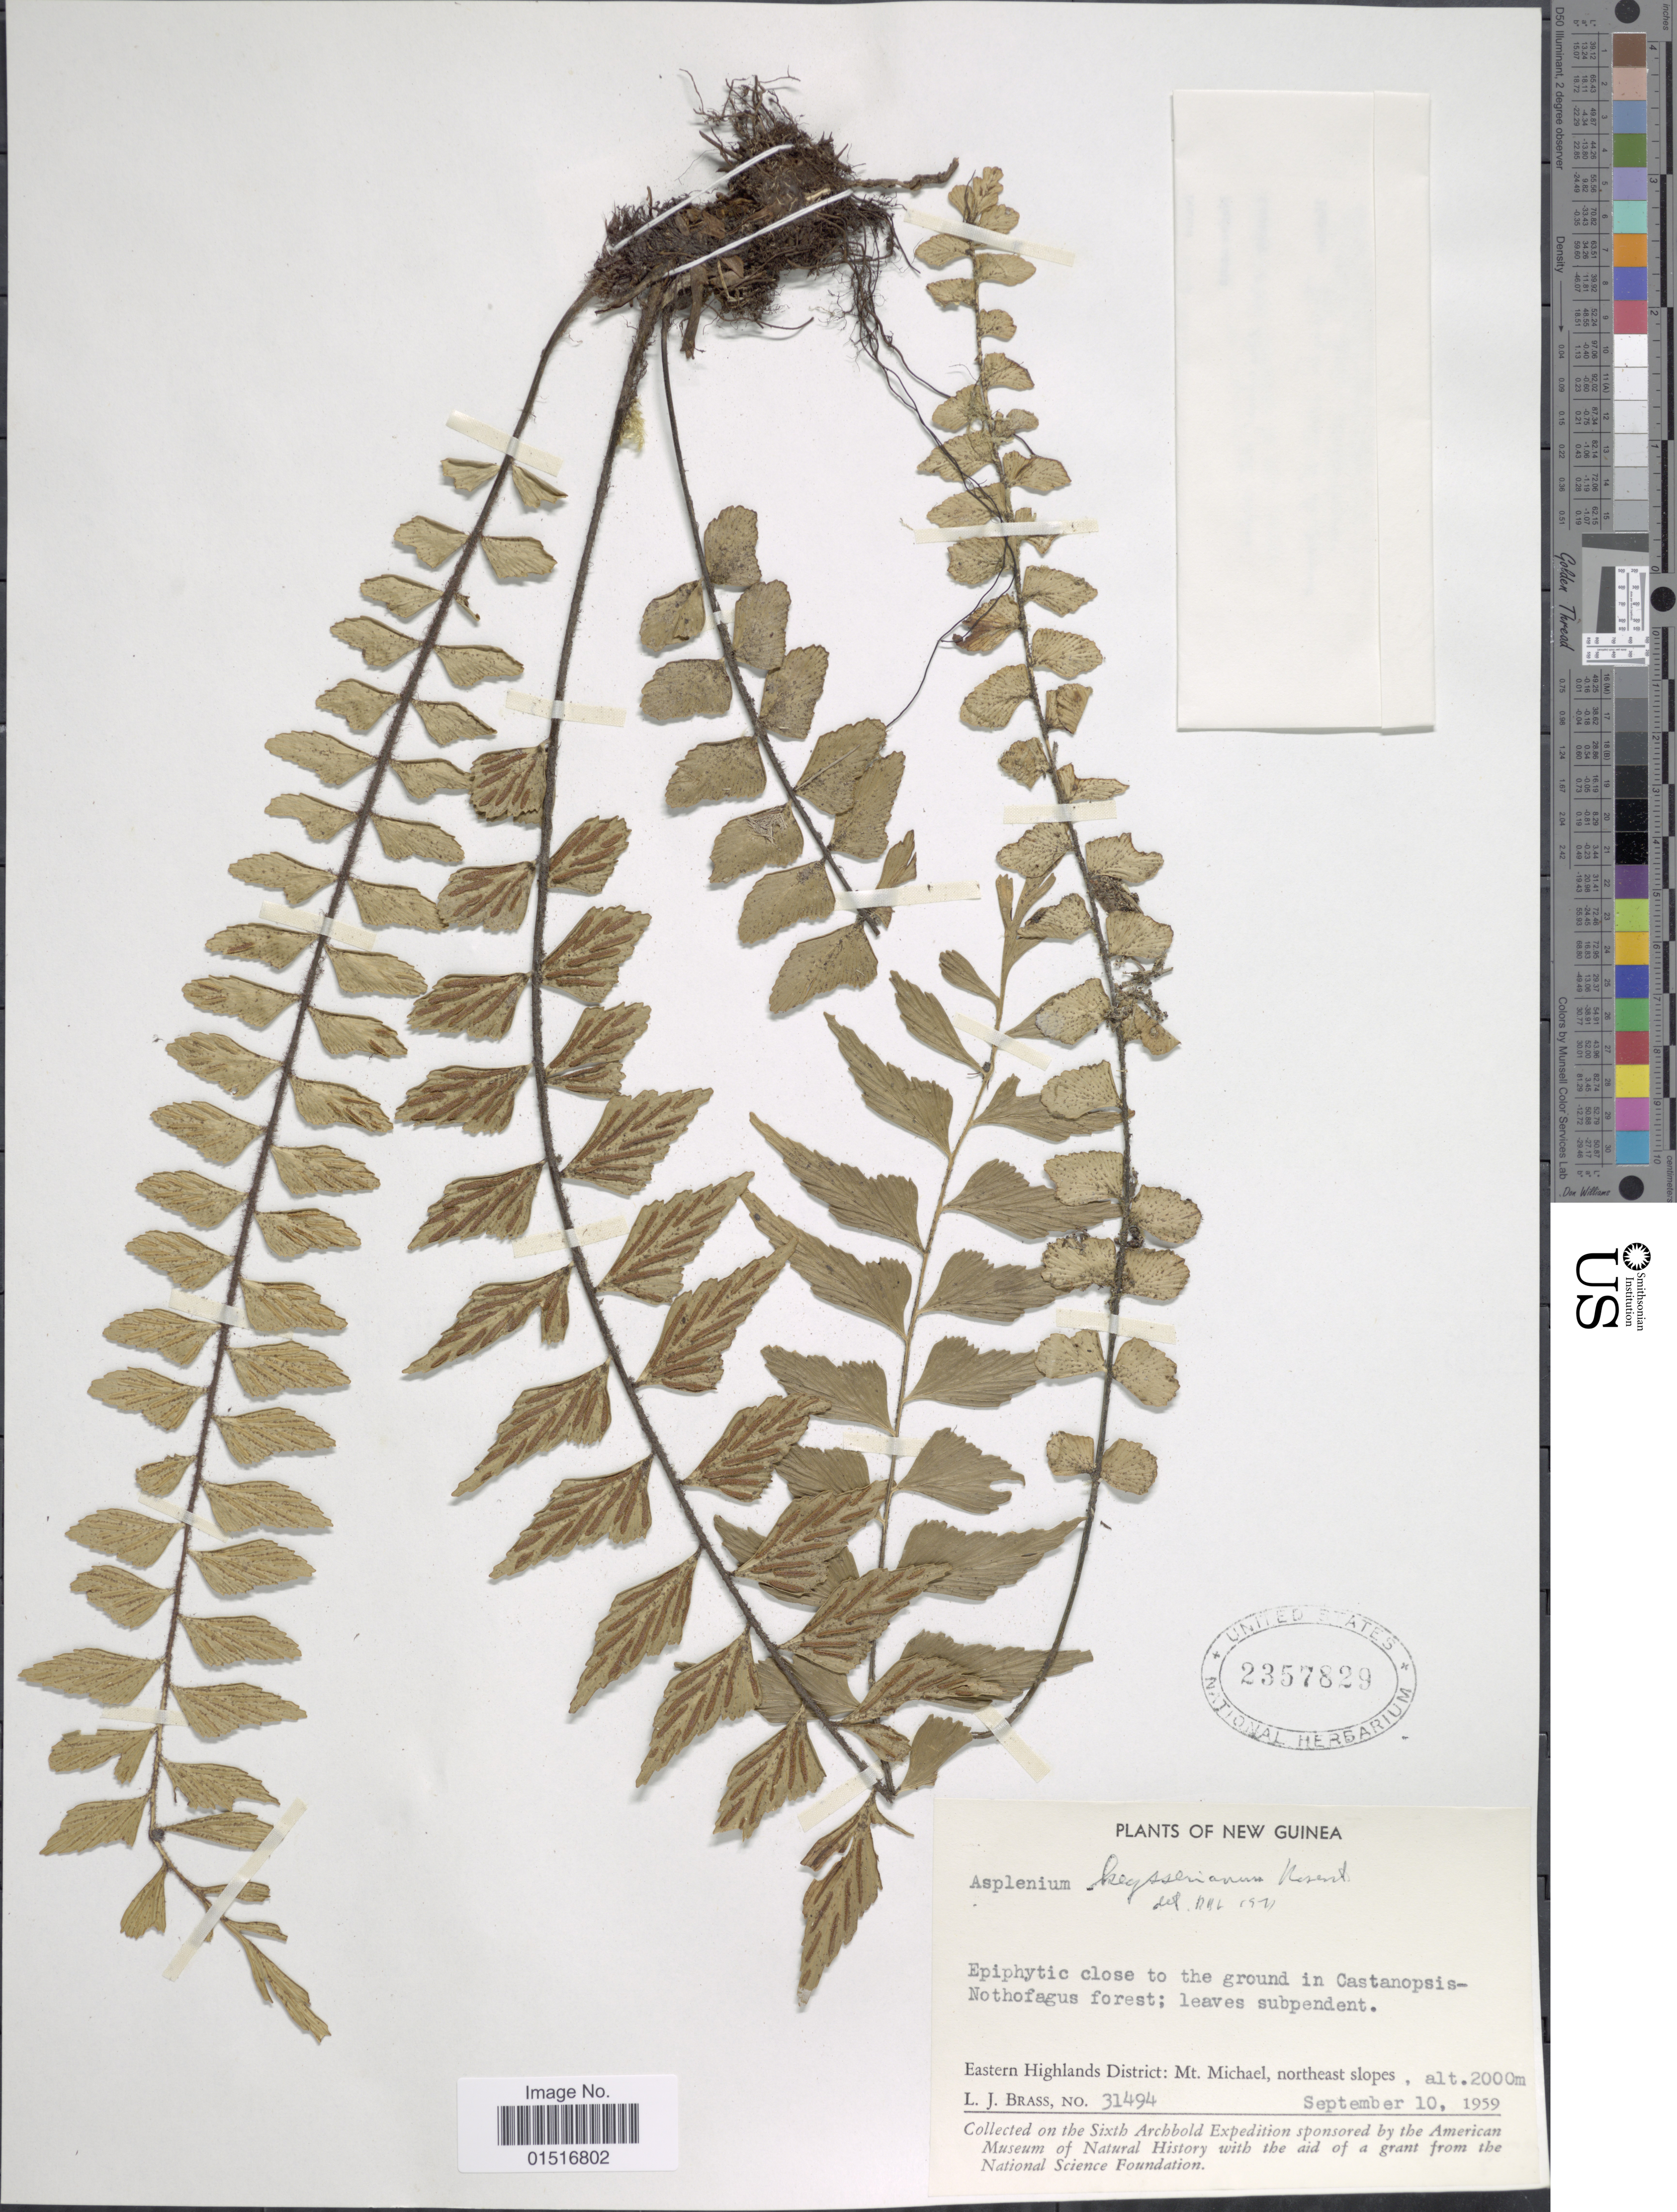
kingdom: Plantae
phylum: Tracheophyta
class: Polypodiopsida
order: Polypodiales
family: Aspleniaceae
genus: Asplenium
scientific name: Asplenium paleaceum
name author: R. Br.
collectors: L. J. Brass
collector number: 31494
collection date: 1959-09-10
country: Papua New Guinea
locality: New Guinea. Eastern Highlands District: Mt. Michael, northeast slopes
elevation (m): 2000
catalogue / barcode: US 2357829